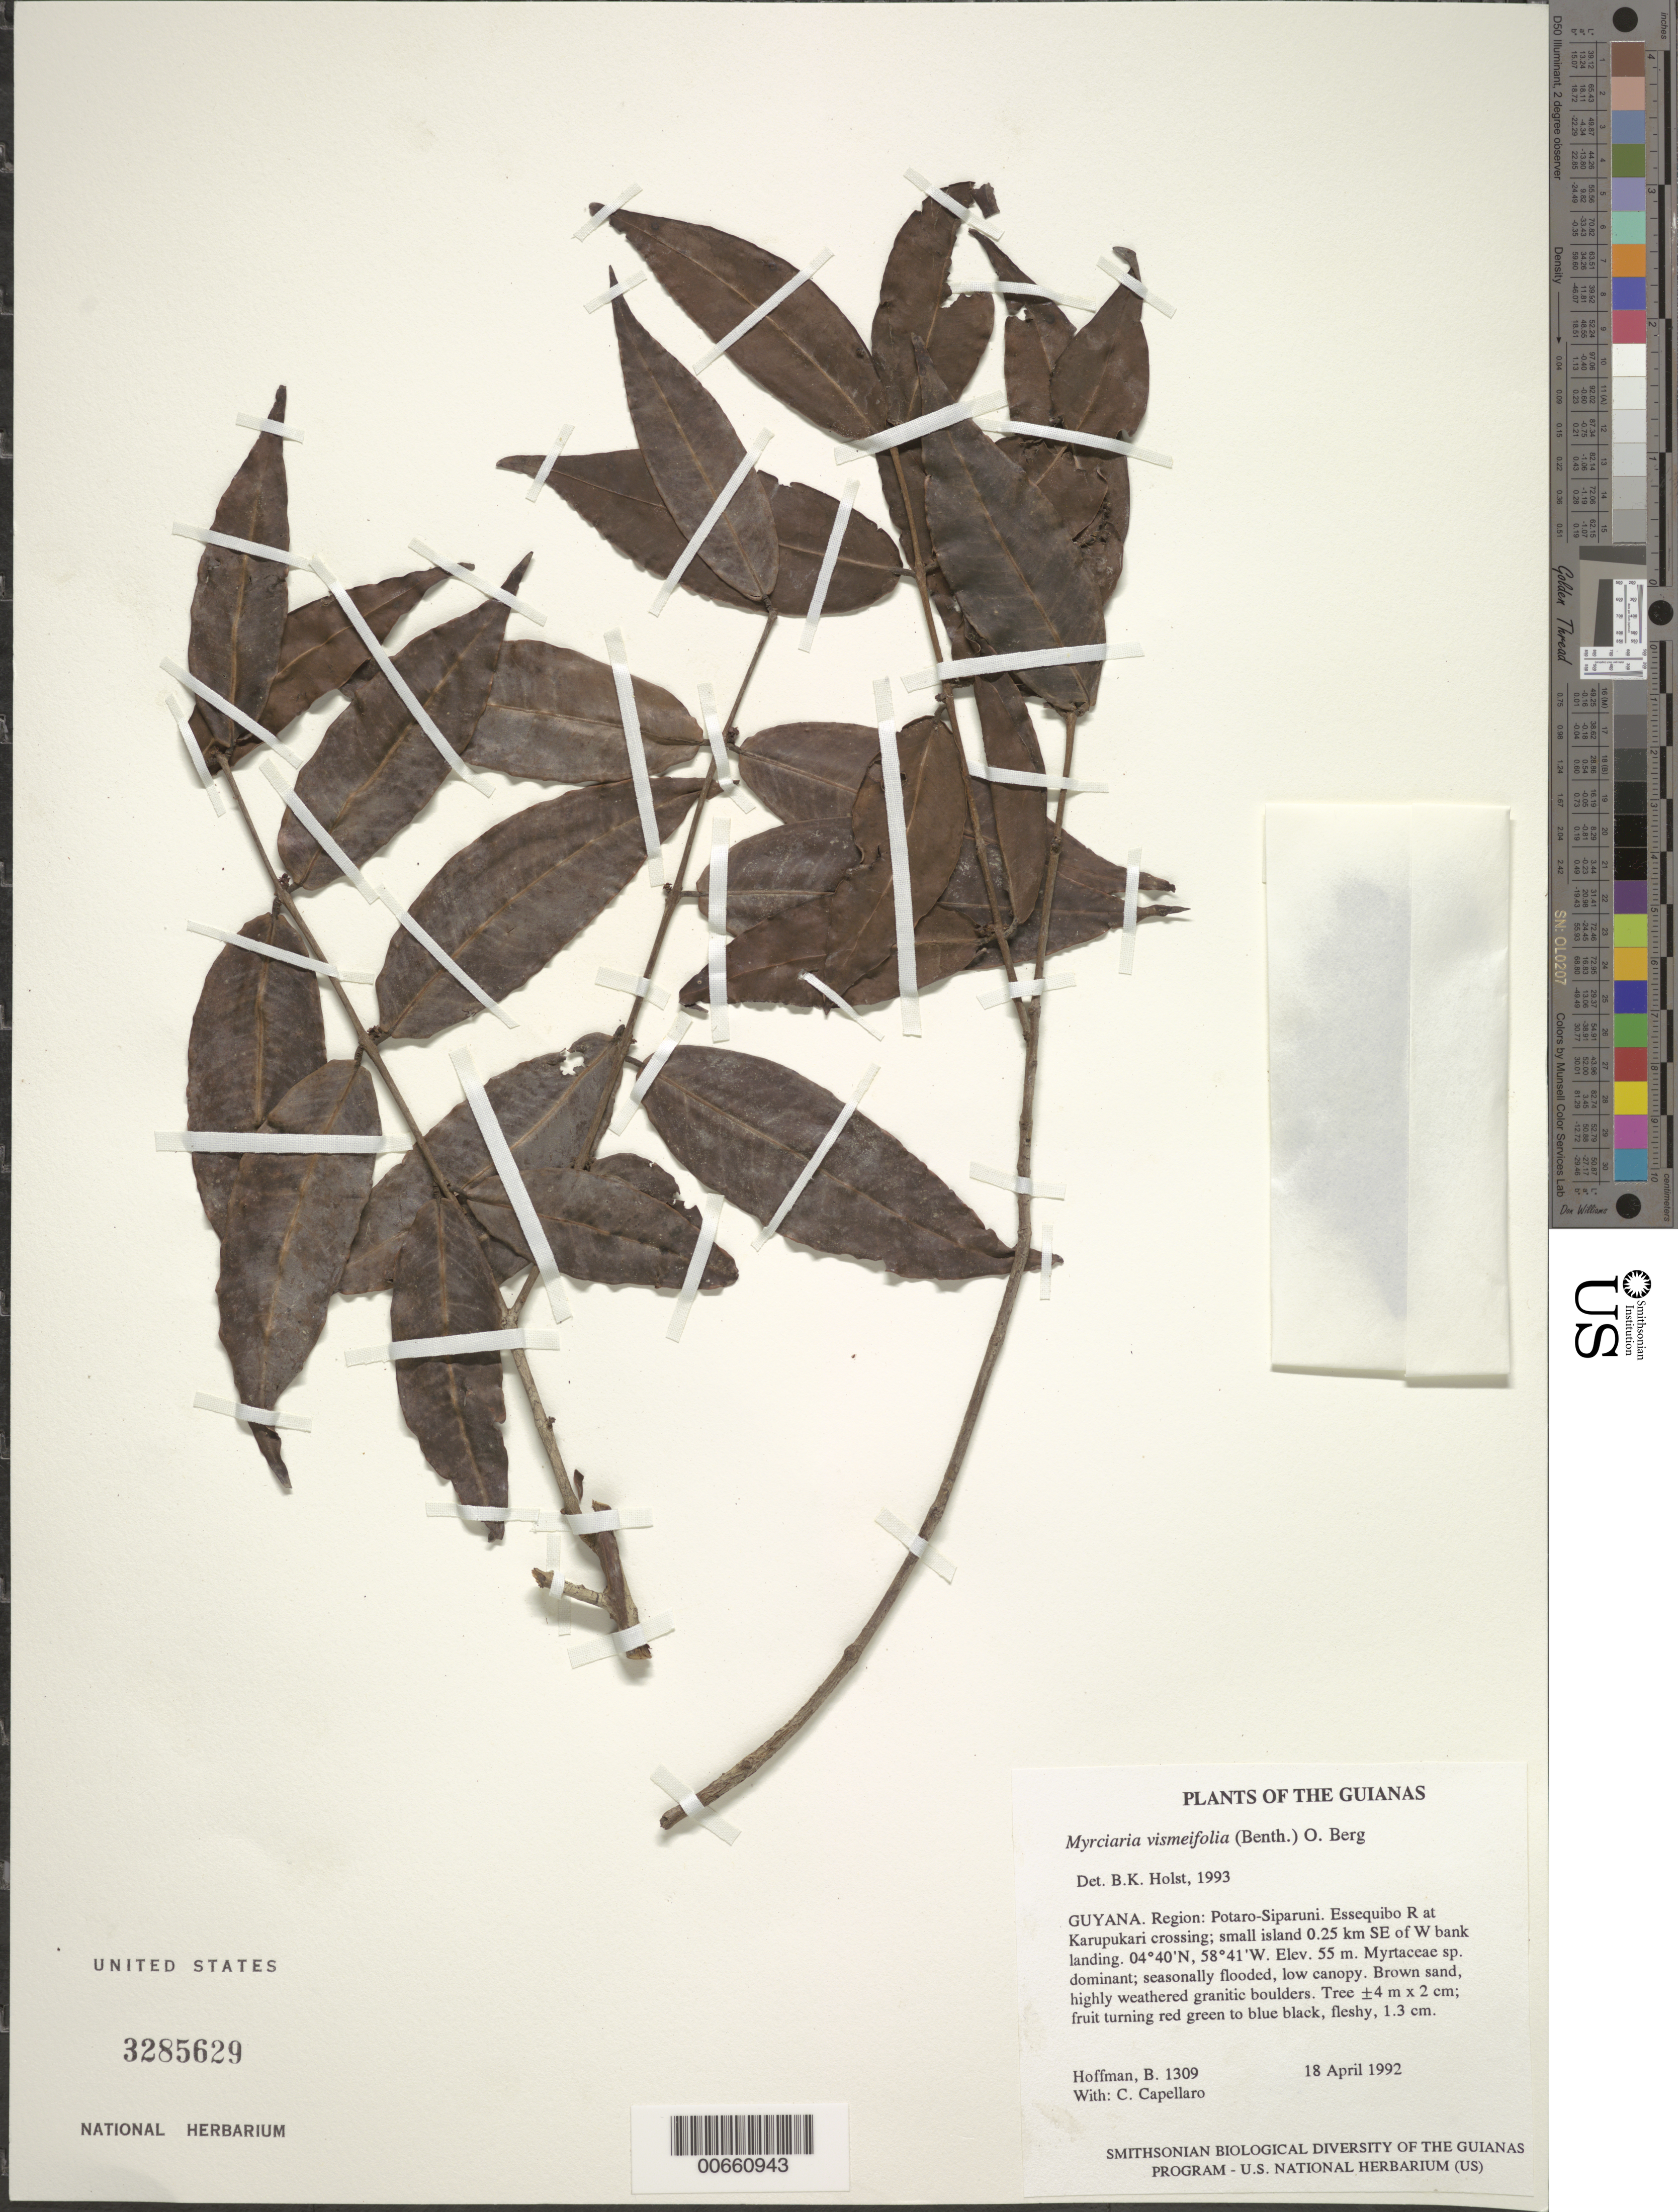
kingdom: Plantae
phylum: Tracheophyta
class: Magnoliopsida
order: Myrtales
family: Myrtaceae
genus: Myrciaria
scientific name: Myrciaria vismiifolia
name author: (Benth.) O. Berg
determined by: Holst, Bruce K.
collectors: B. Hoffman & C. Capellaro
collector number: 1309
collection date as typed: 18 April 1992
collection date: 1992-04-18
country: Guyana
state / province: Potaro-Siparuni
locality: Essequibo River at Karupukari crossing; beach on Indian House island, 1 km N. Iwokrama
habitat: Myrtaceae sp. dominant; seasonally flooded, low canopy. Brown sand, highly weathered granitic boulders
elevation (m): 55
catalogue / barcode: US 3285629